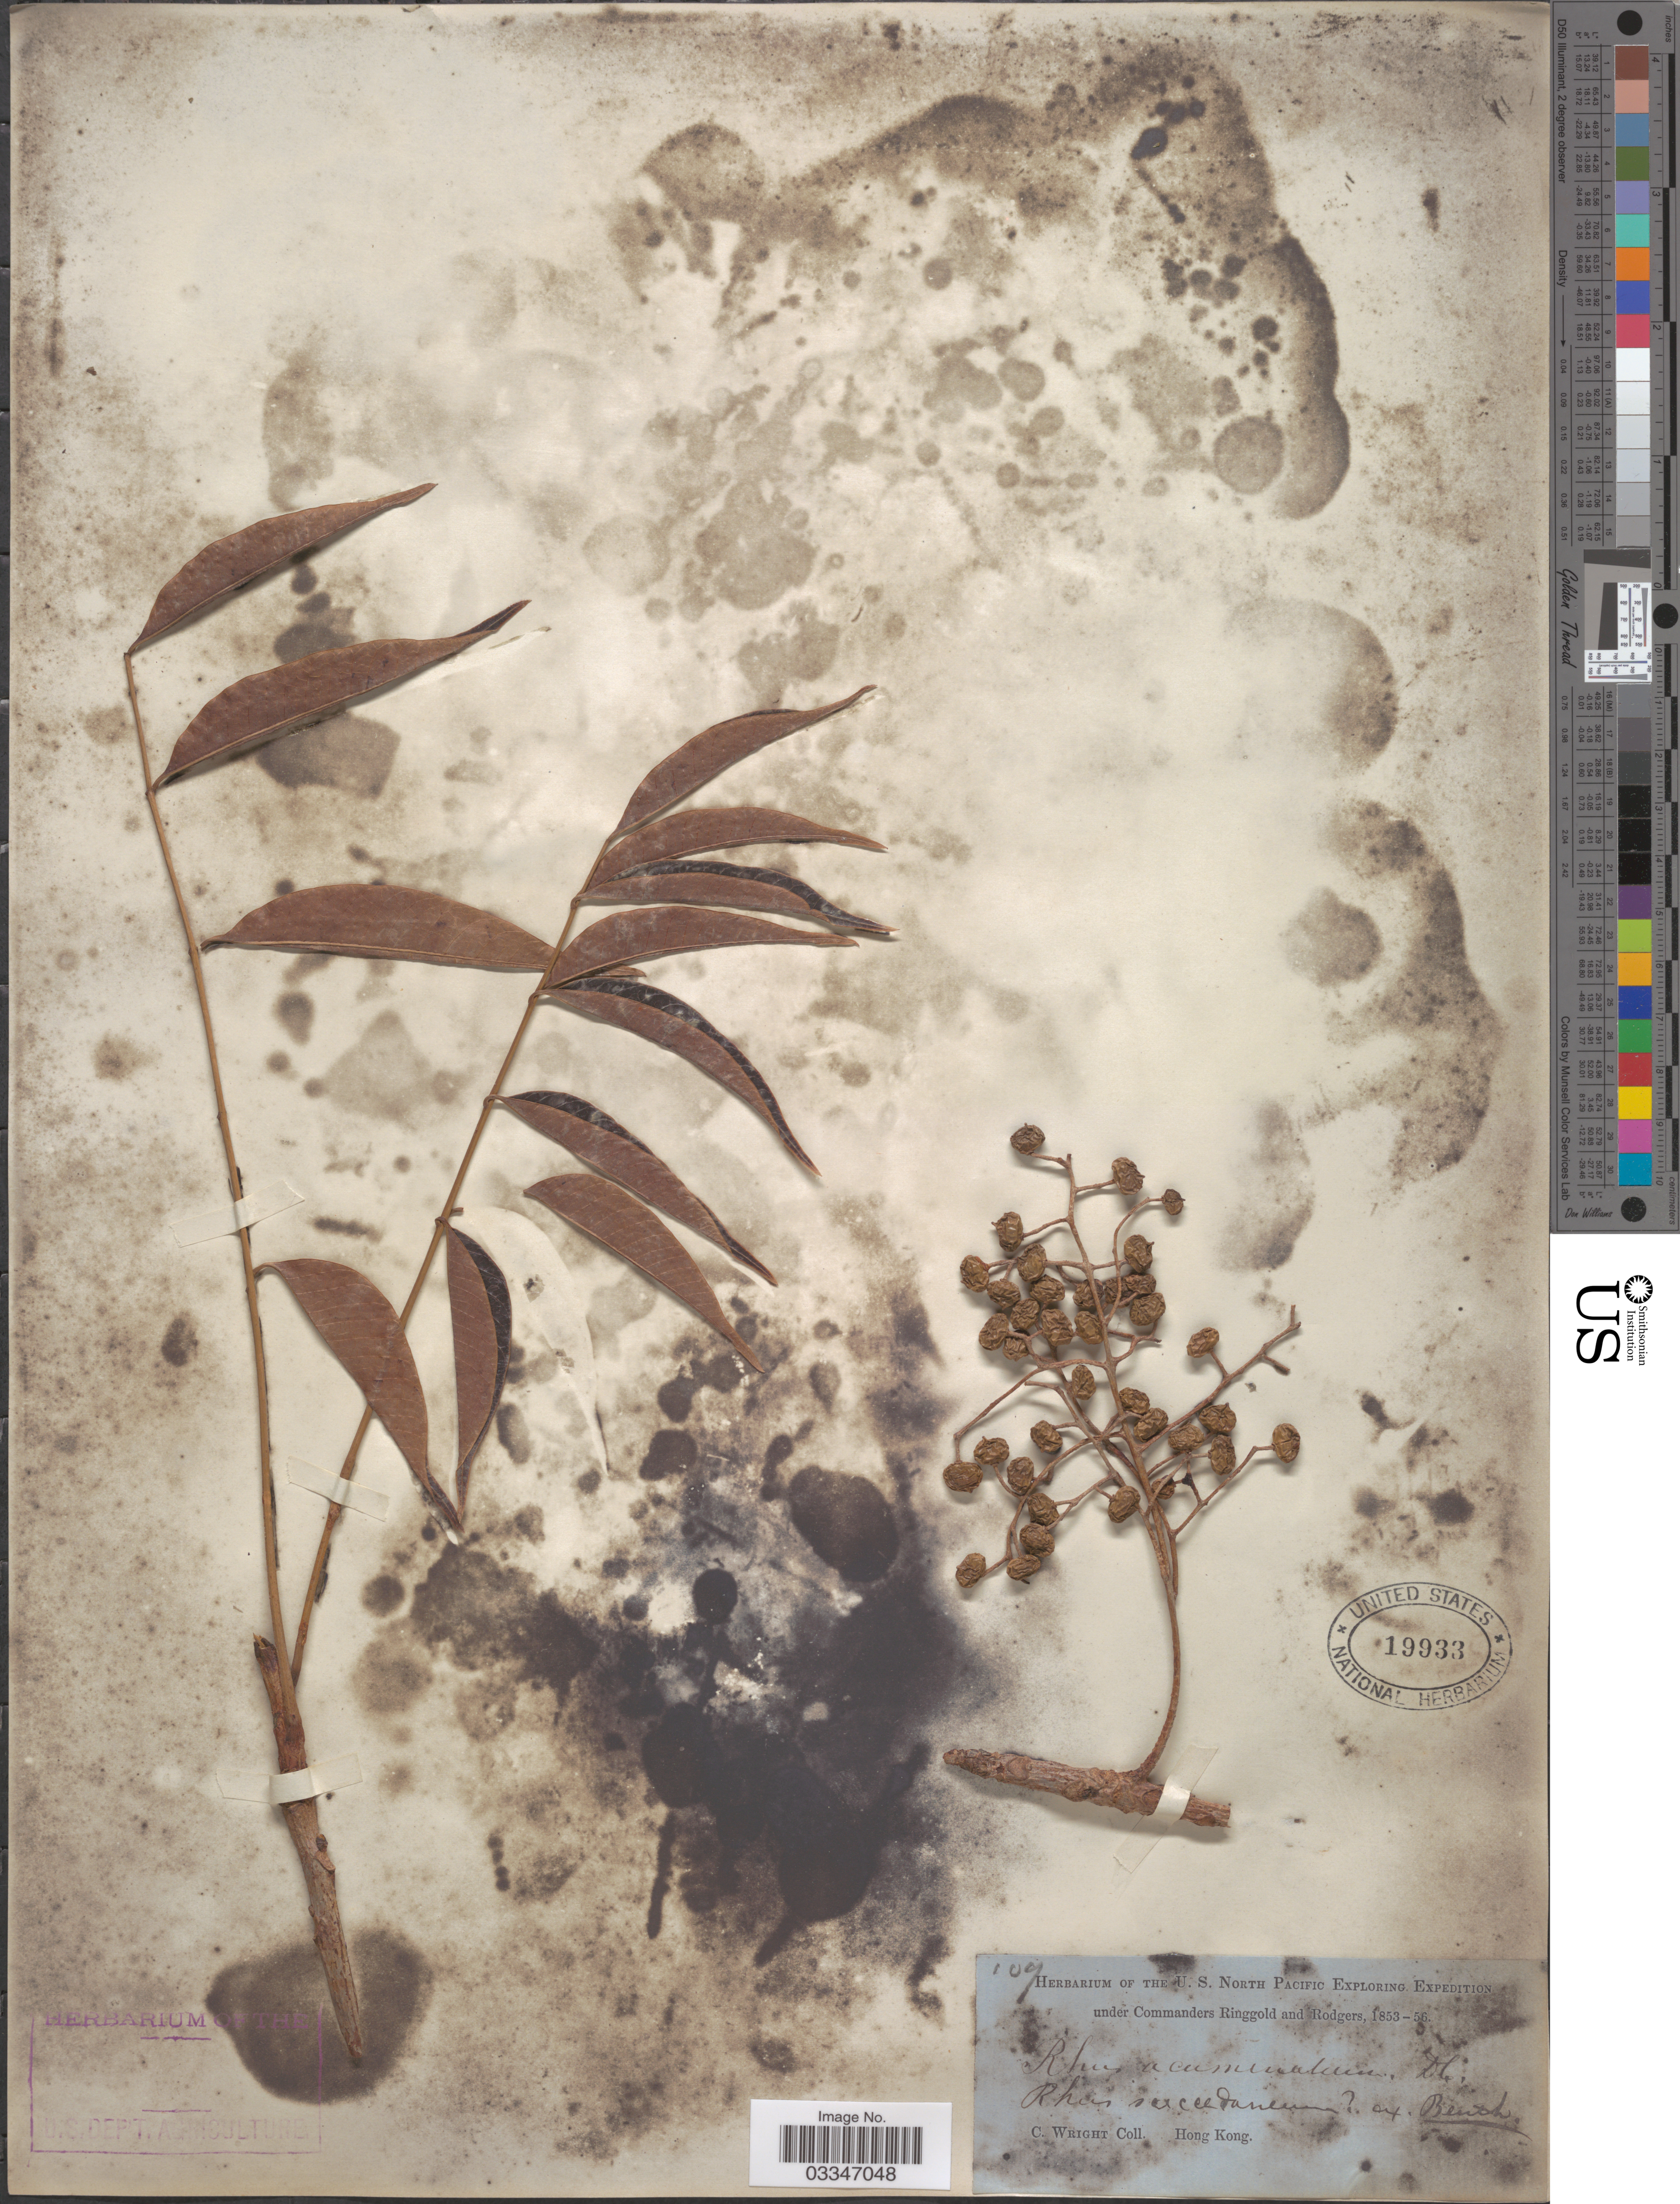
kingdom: Plantae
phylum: Tracheophyta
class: Magnoliopsida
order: Sapindales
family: Anacardiaceae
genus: Rhus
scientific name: Rhus acuminata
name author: DC.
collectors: C. Wright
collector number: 109?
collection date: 1853/1856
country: China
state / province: Hong Kong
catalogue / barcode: US 19933